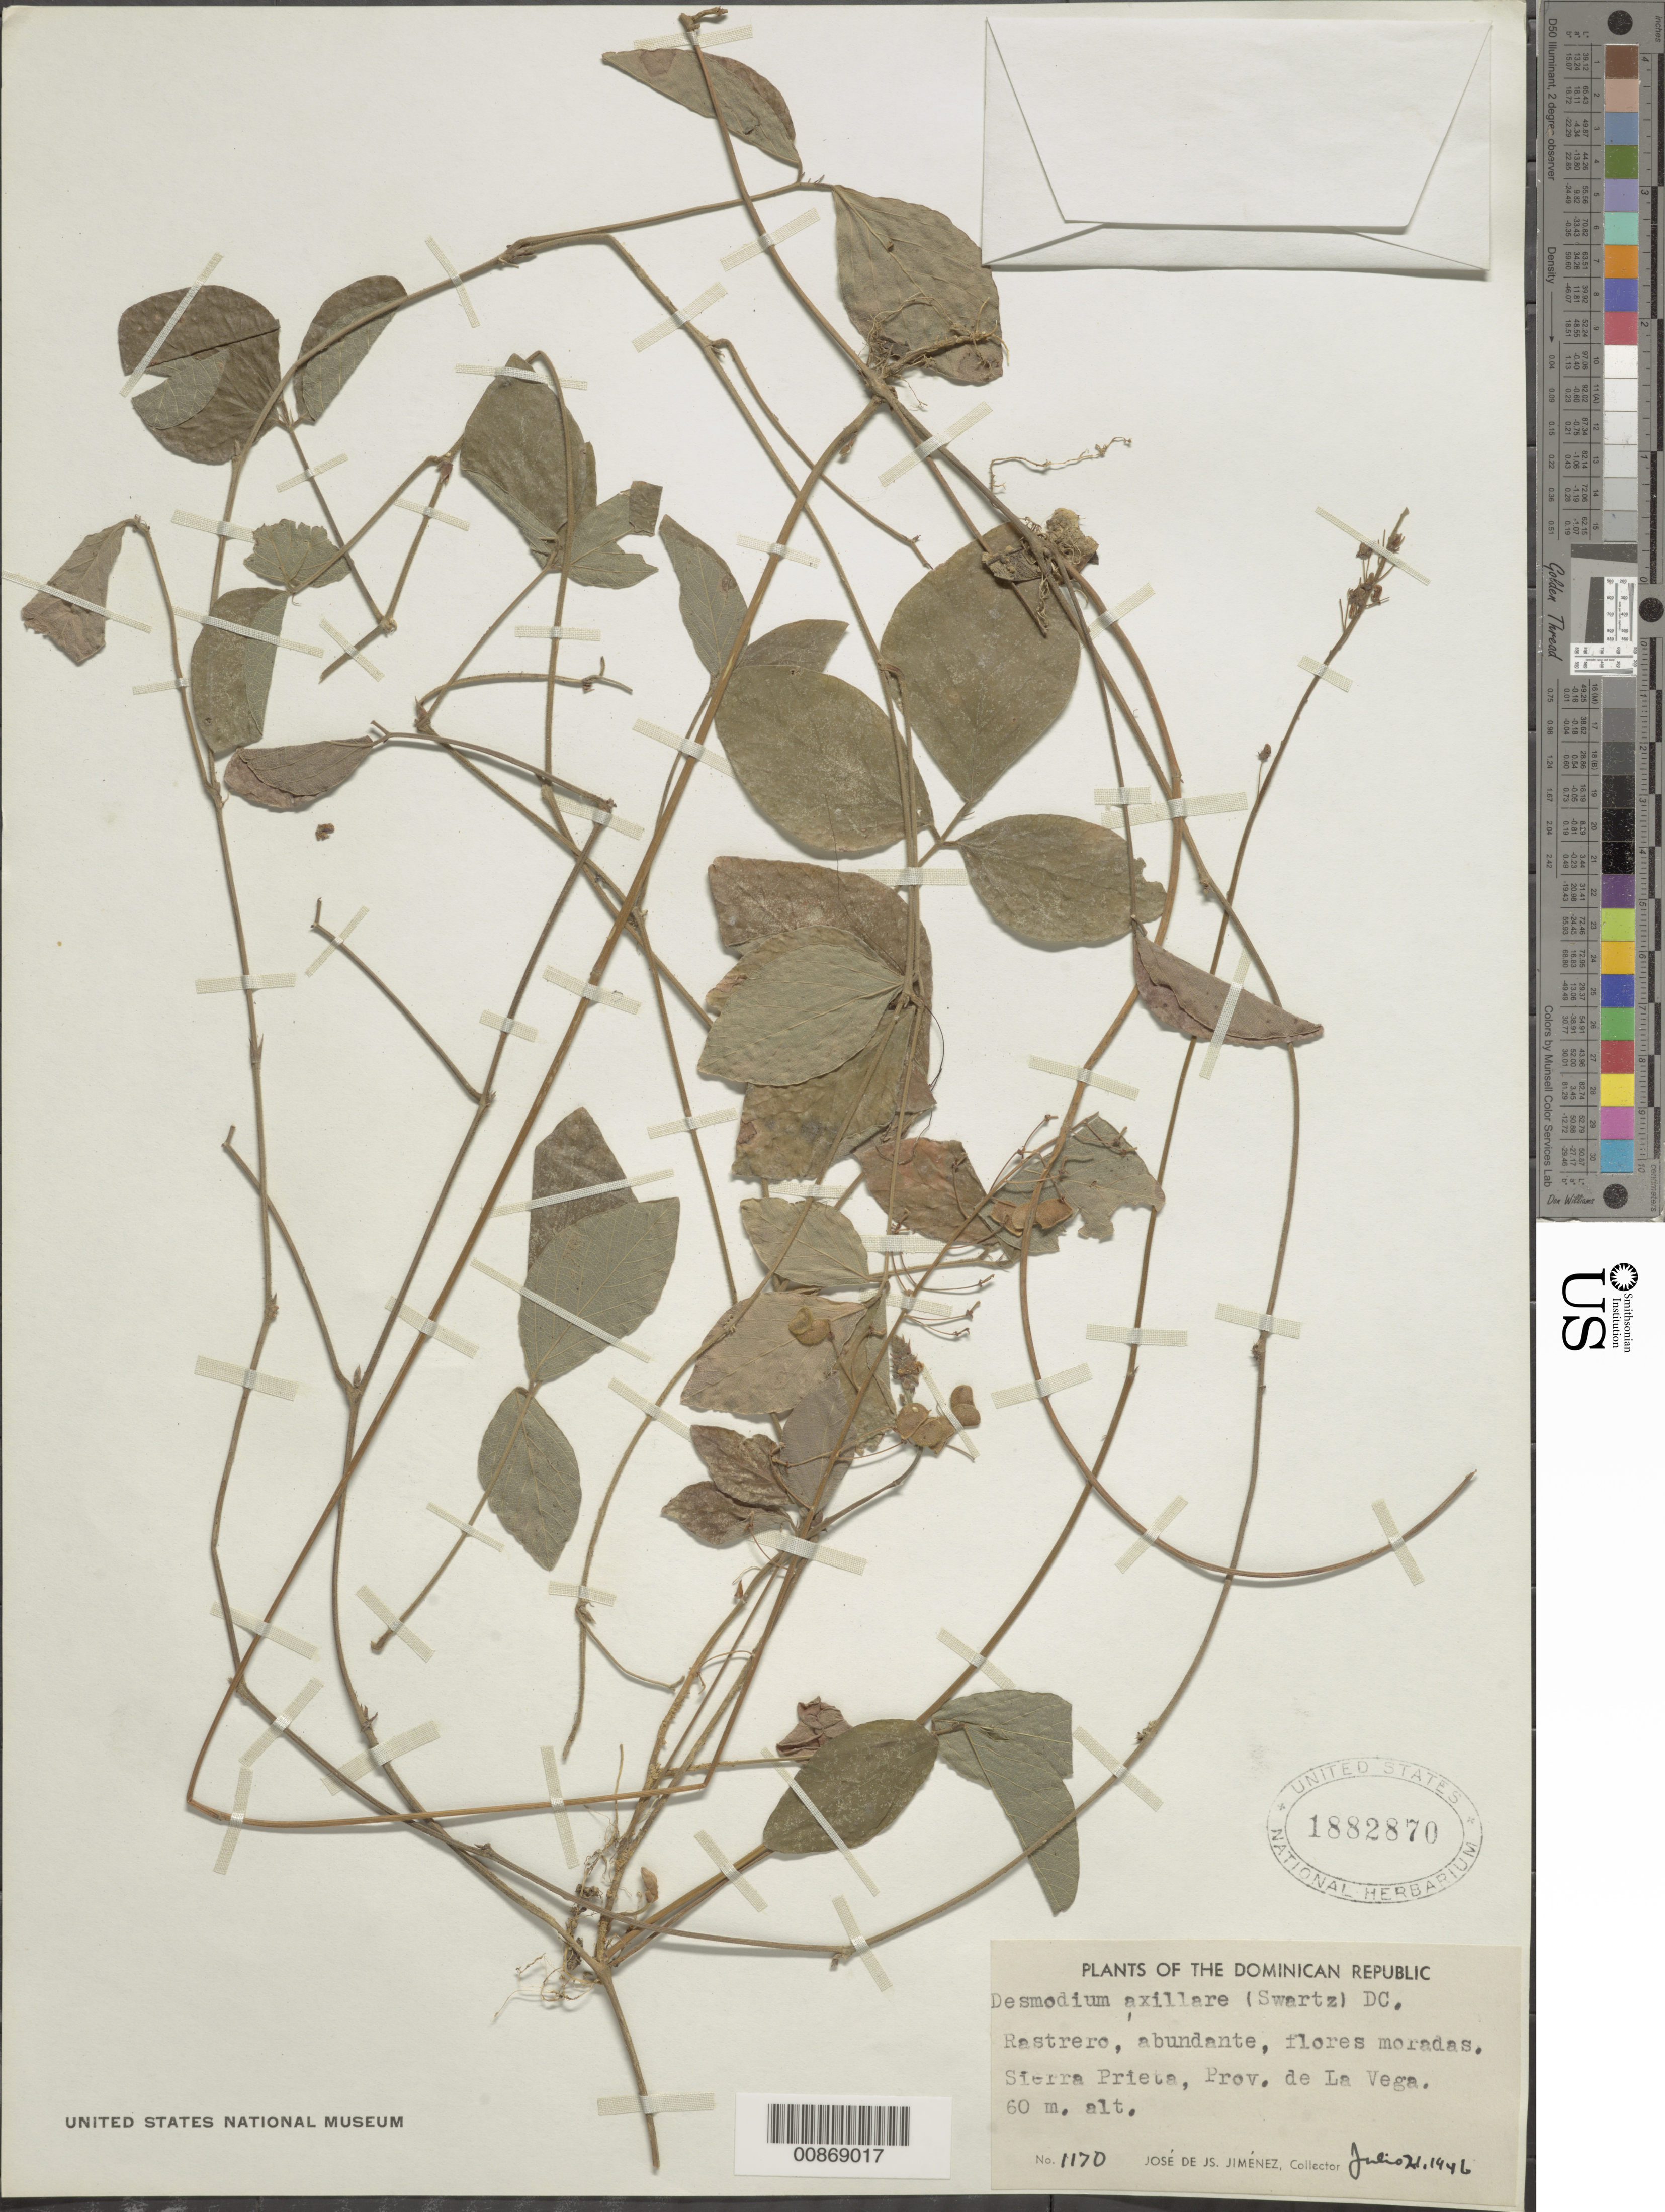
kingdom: Plantae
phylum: Tracheophyta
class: Magnoliopsida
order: Fabales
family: Fabaceae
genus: Desmodium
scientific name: Desmodium axillare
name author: (Sw.) DC.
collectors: J. J. Jiménez Almonte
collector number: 1170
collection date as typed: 21 Jul 1946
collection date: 1946-07-21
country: Dominican Republic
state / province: La Vega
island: Hispaniola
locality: Sierra Prieta.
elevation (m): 60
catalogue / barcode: US 1882870